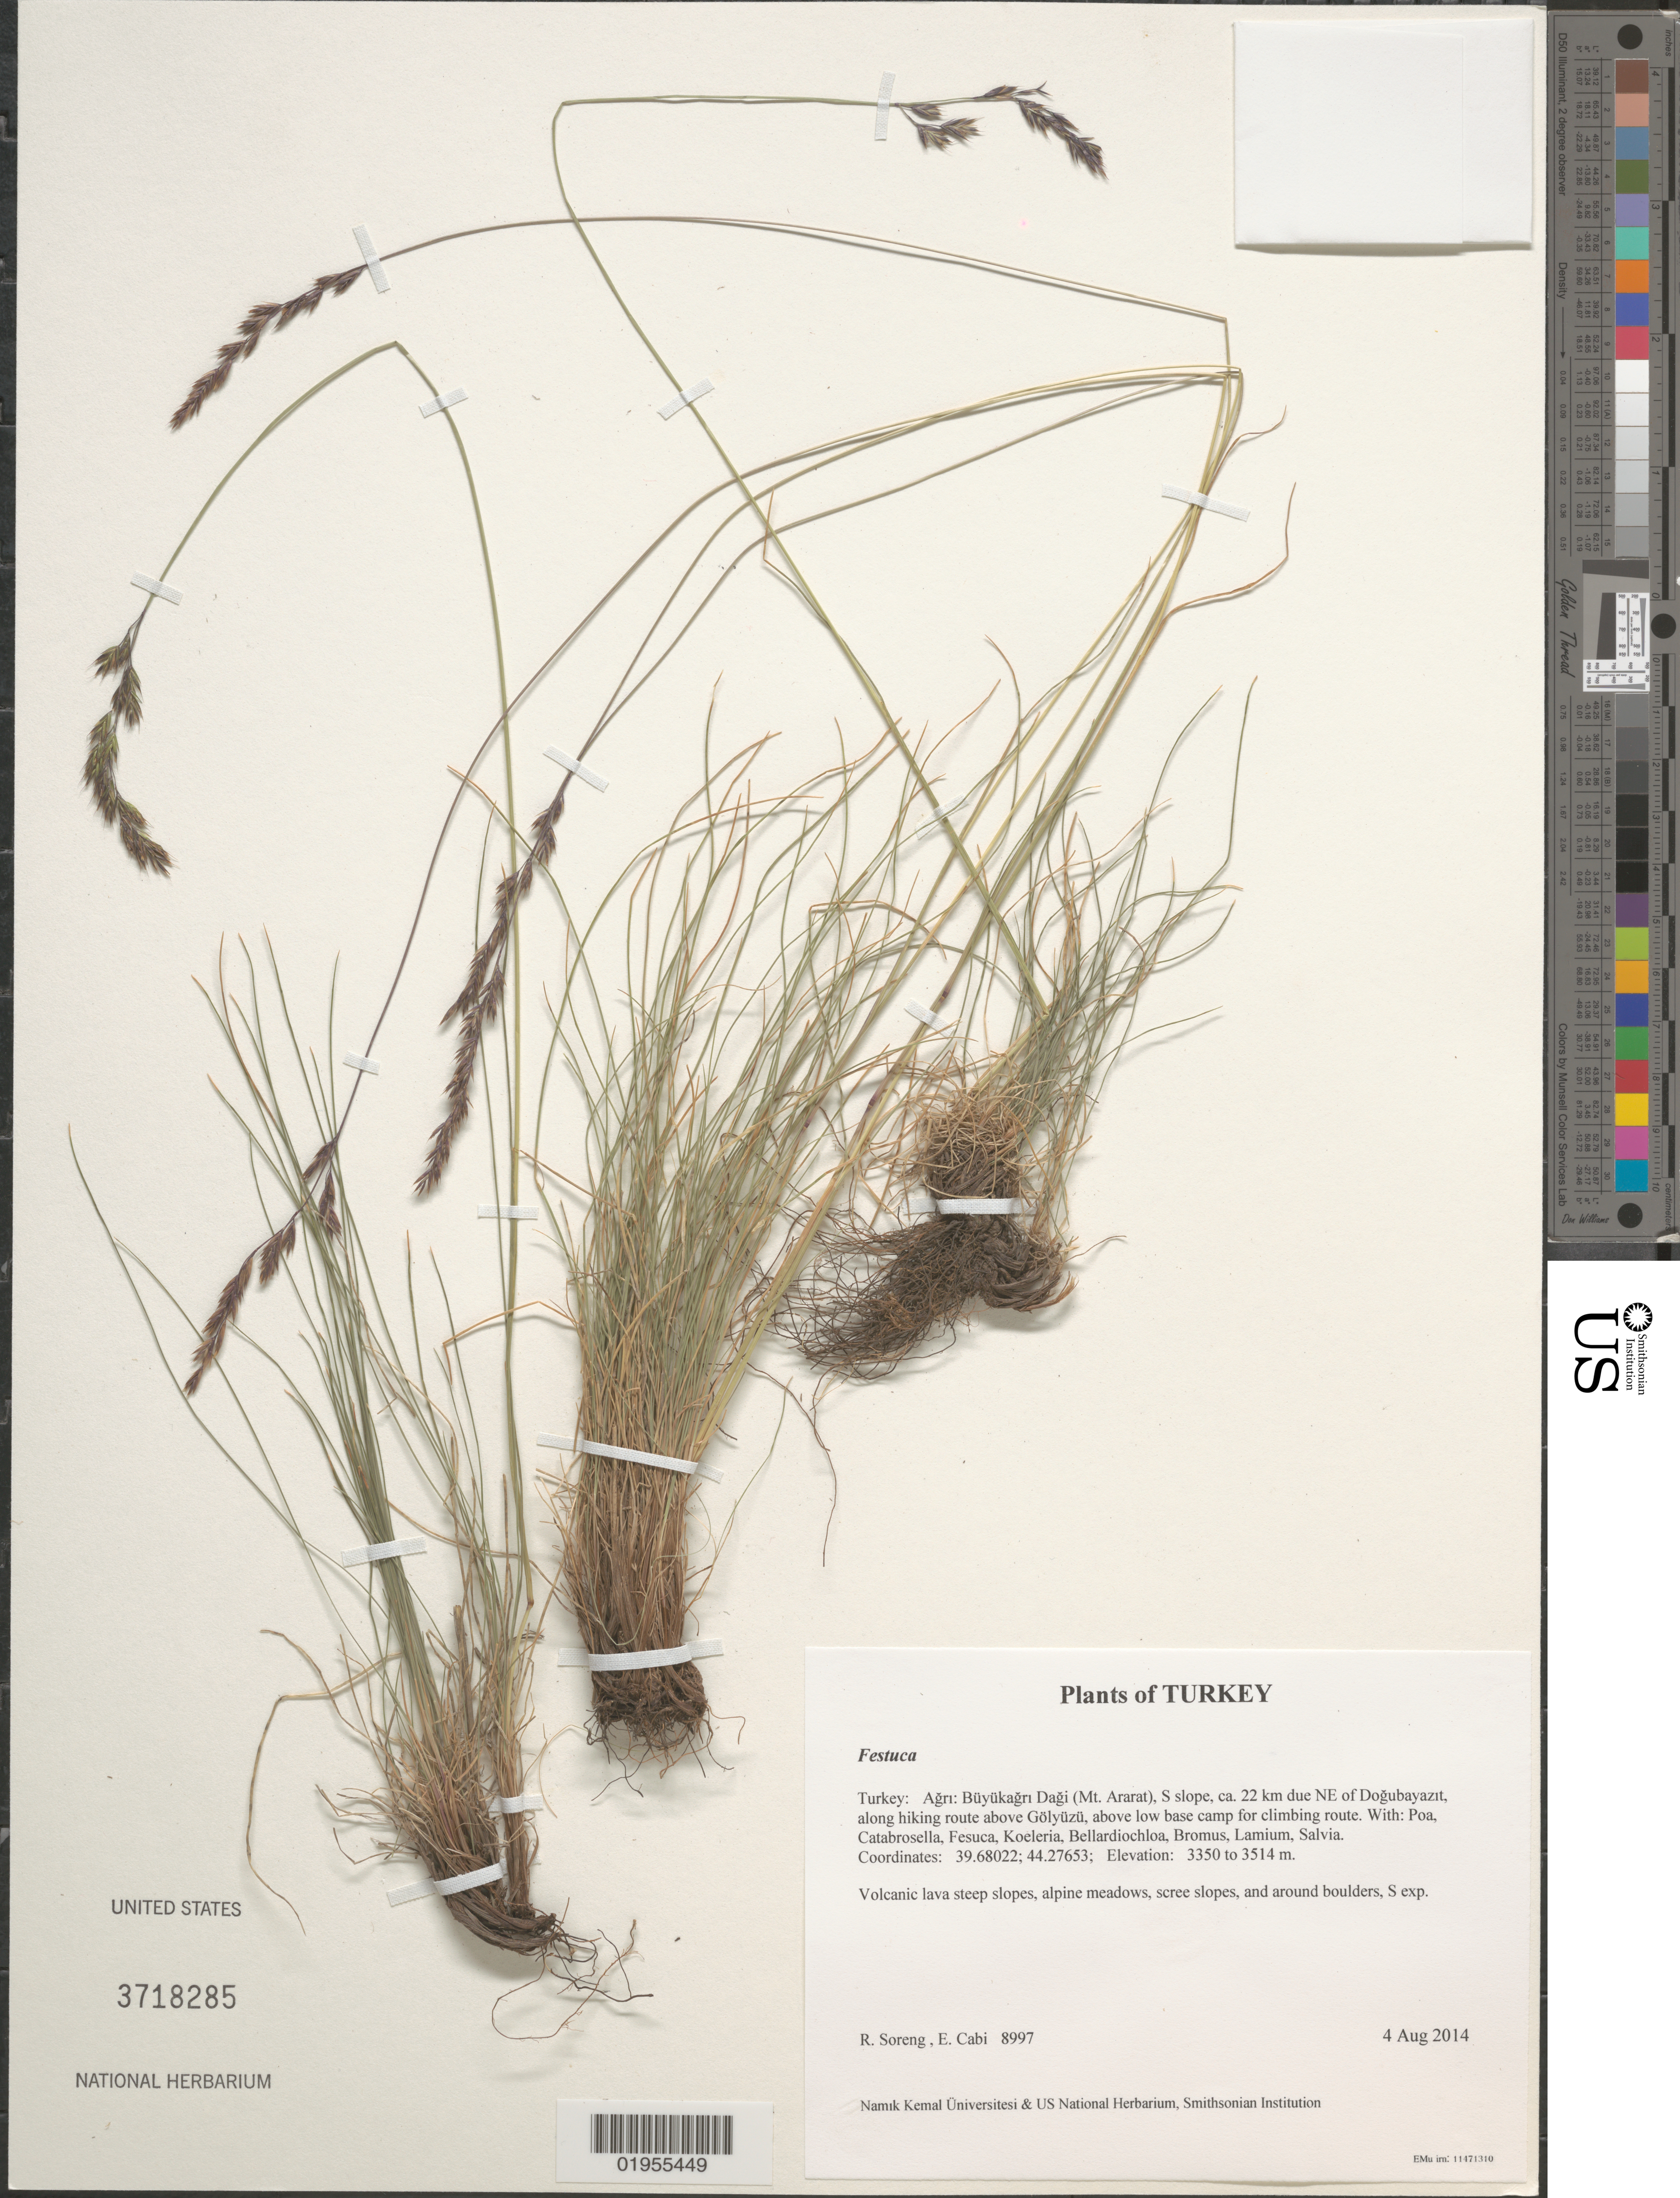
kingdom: Plantae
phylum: Tracheophyta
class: Liliopsida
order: Poales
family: Poaceae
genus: Festuca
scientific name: Festuca sp.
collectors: R. J. Soreng & E. Cabi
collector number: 8997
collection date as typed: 4 Aug 2014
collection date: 2014-08-04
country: Turkey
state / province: Agri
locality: Büyükagri Dagi (Mt. Ararat), S slope, ca. 22 km due NE of Dogubayazit, along hiking route above Gölyüzü, above low base camp for climbing route.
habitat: Volcanic lava steep slopes, alpine meadows, scree slopes, and around boulders, S exp.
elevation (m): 3350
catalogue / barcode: US 3718285